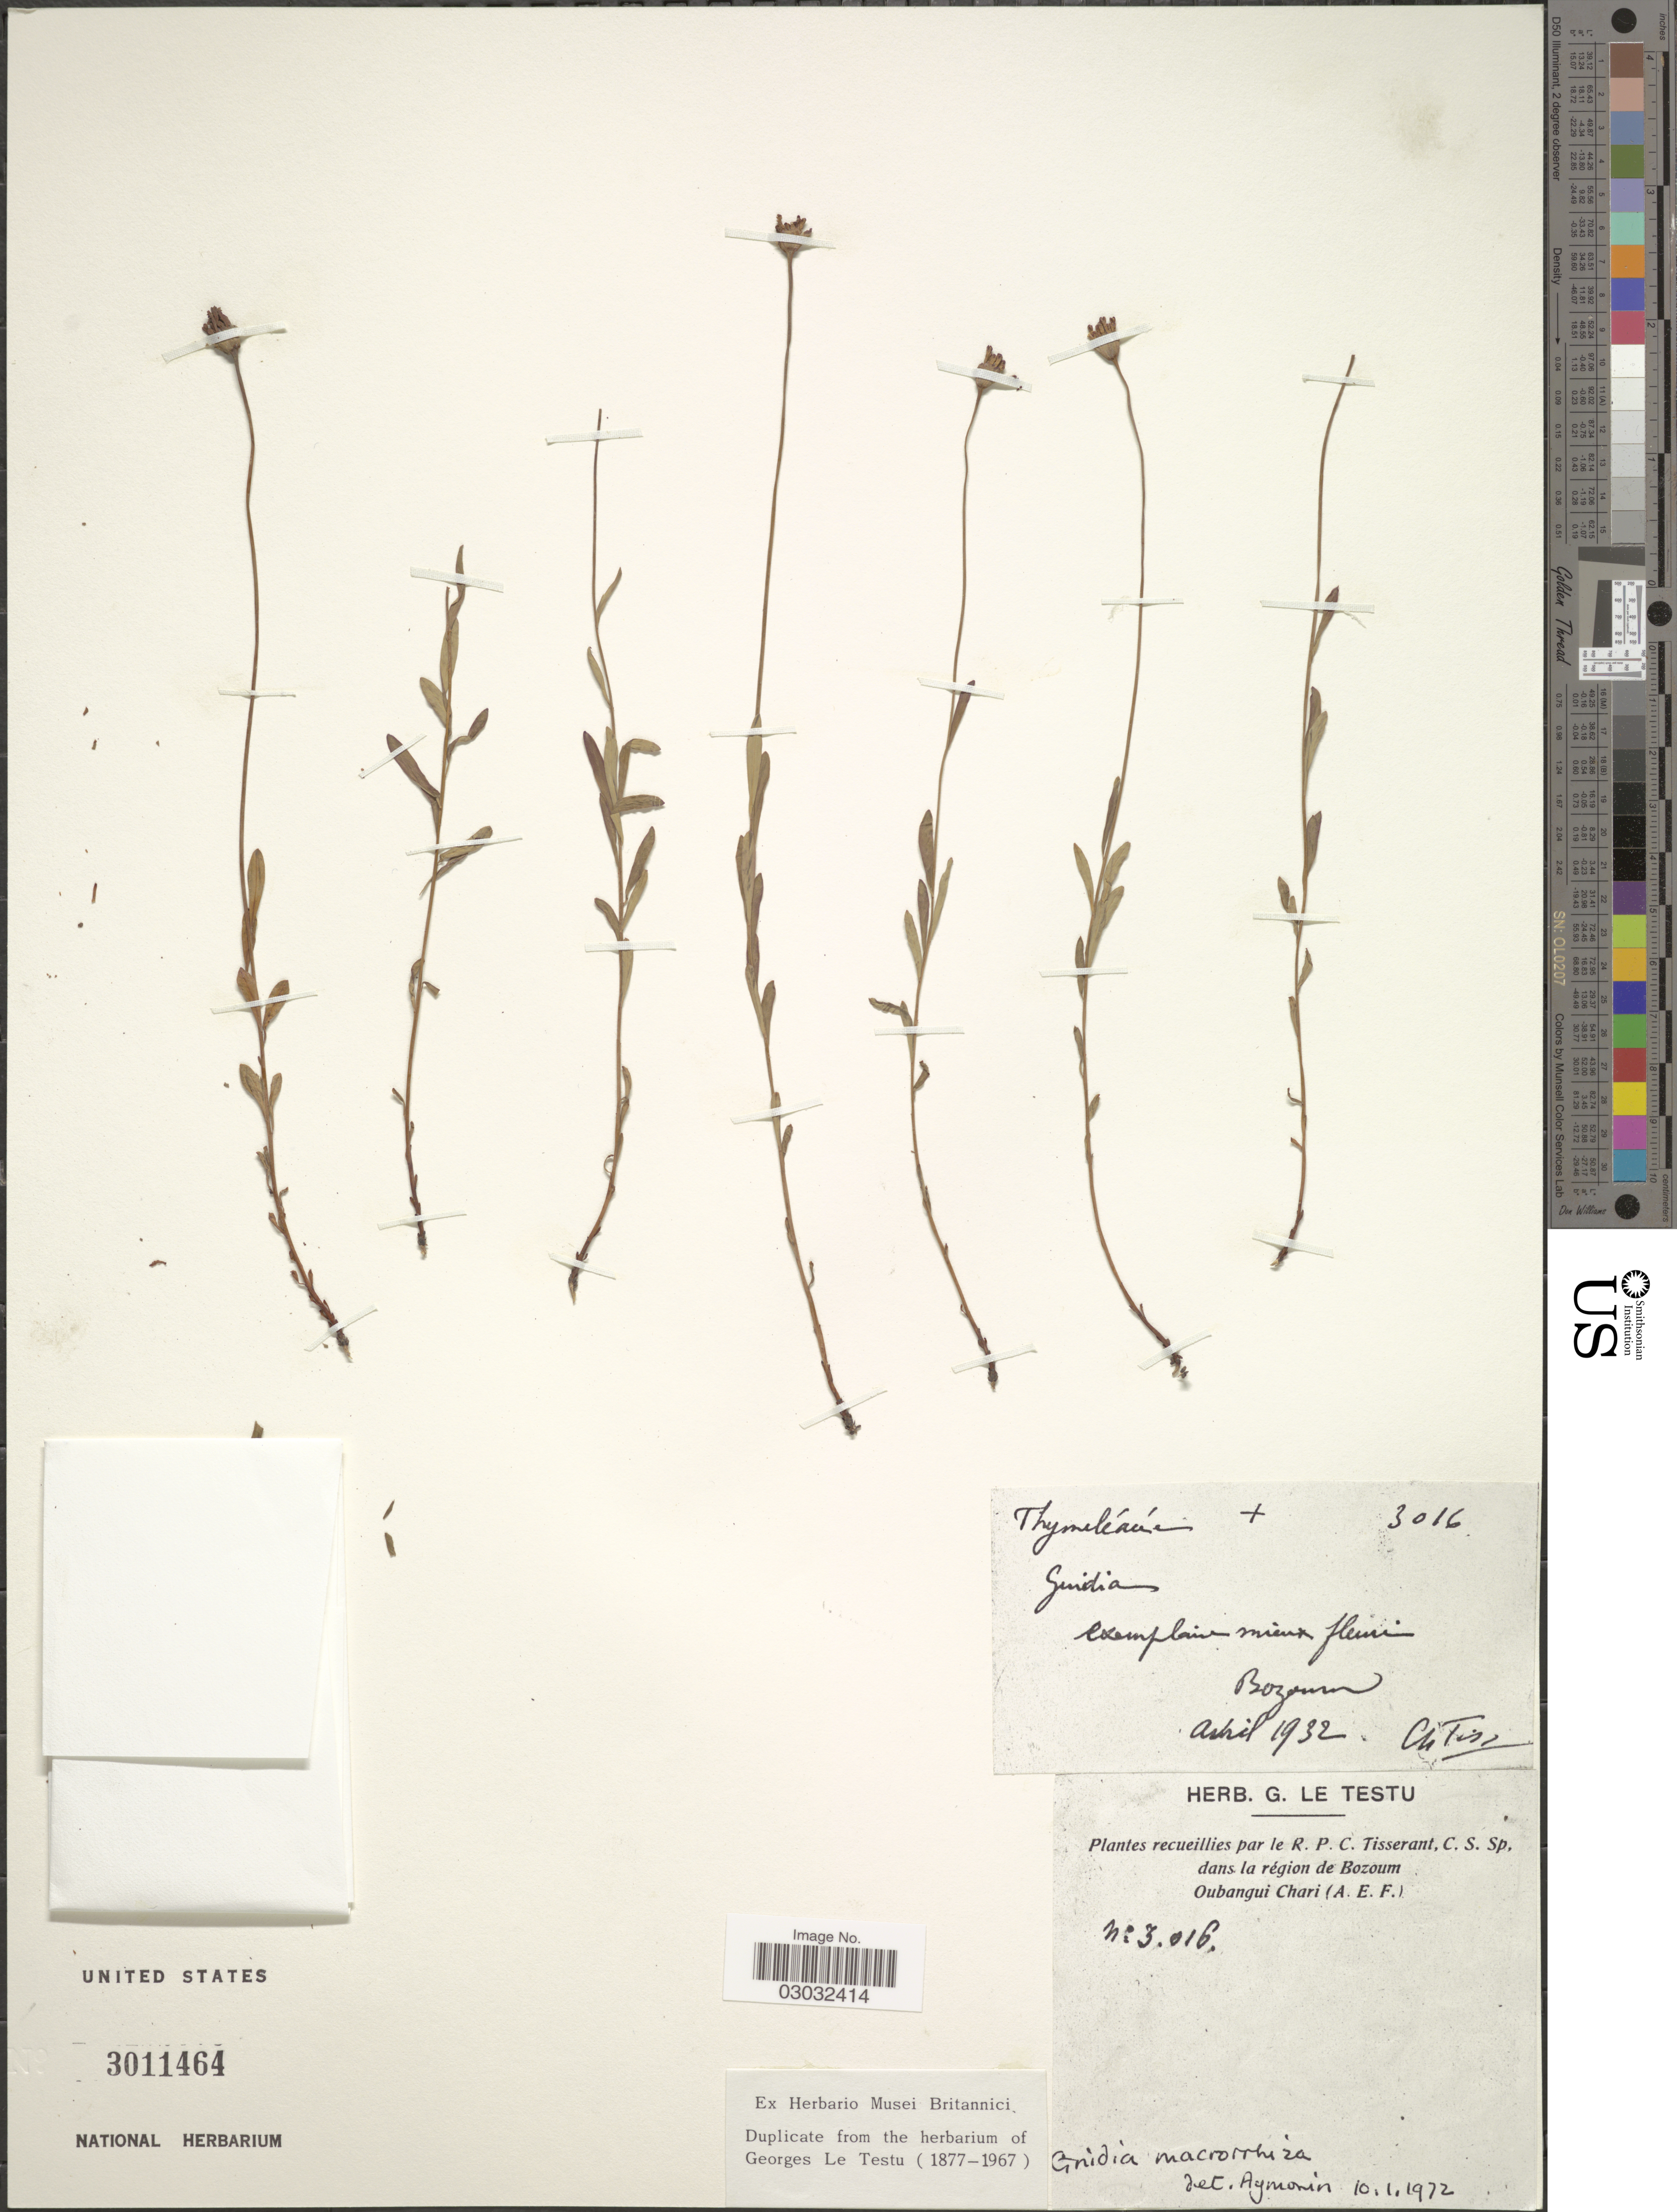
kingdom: Plantae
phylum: Tracheophyta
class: Magnoliopsida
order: Malvales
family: Thymelaeaceae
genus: Gnidia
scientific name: Gnidia macrorrhiza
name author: Gilg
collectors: C. Tisserant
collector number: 3016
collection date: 1932-04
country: Central African Republic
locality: La région de Bozoum. Oubangui Chari (A. E. F.). Bozoum.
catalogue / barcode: US 3011464